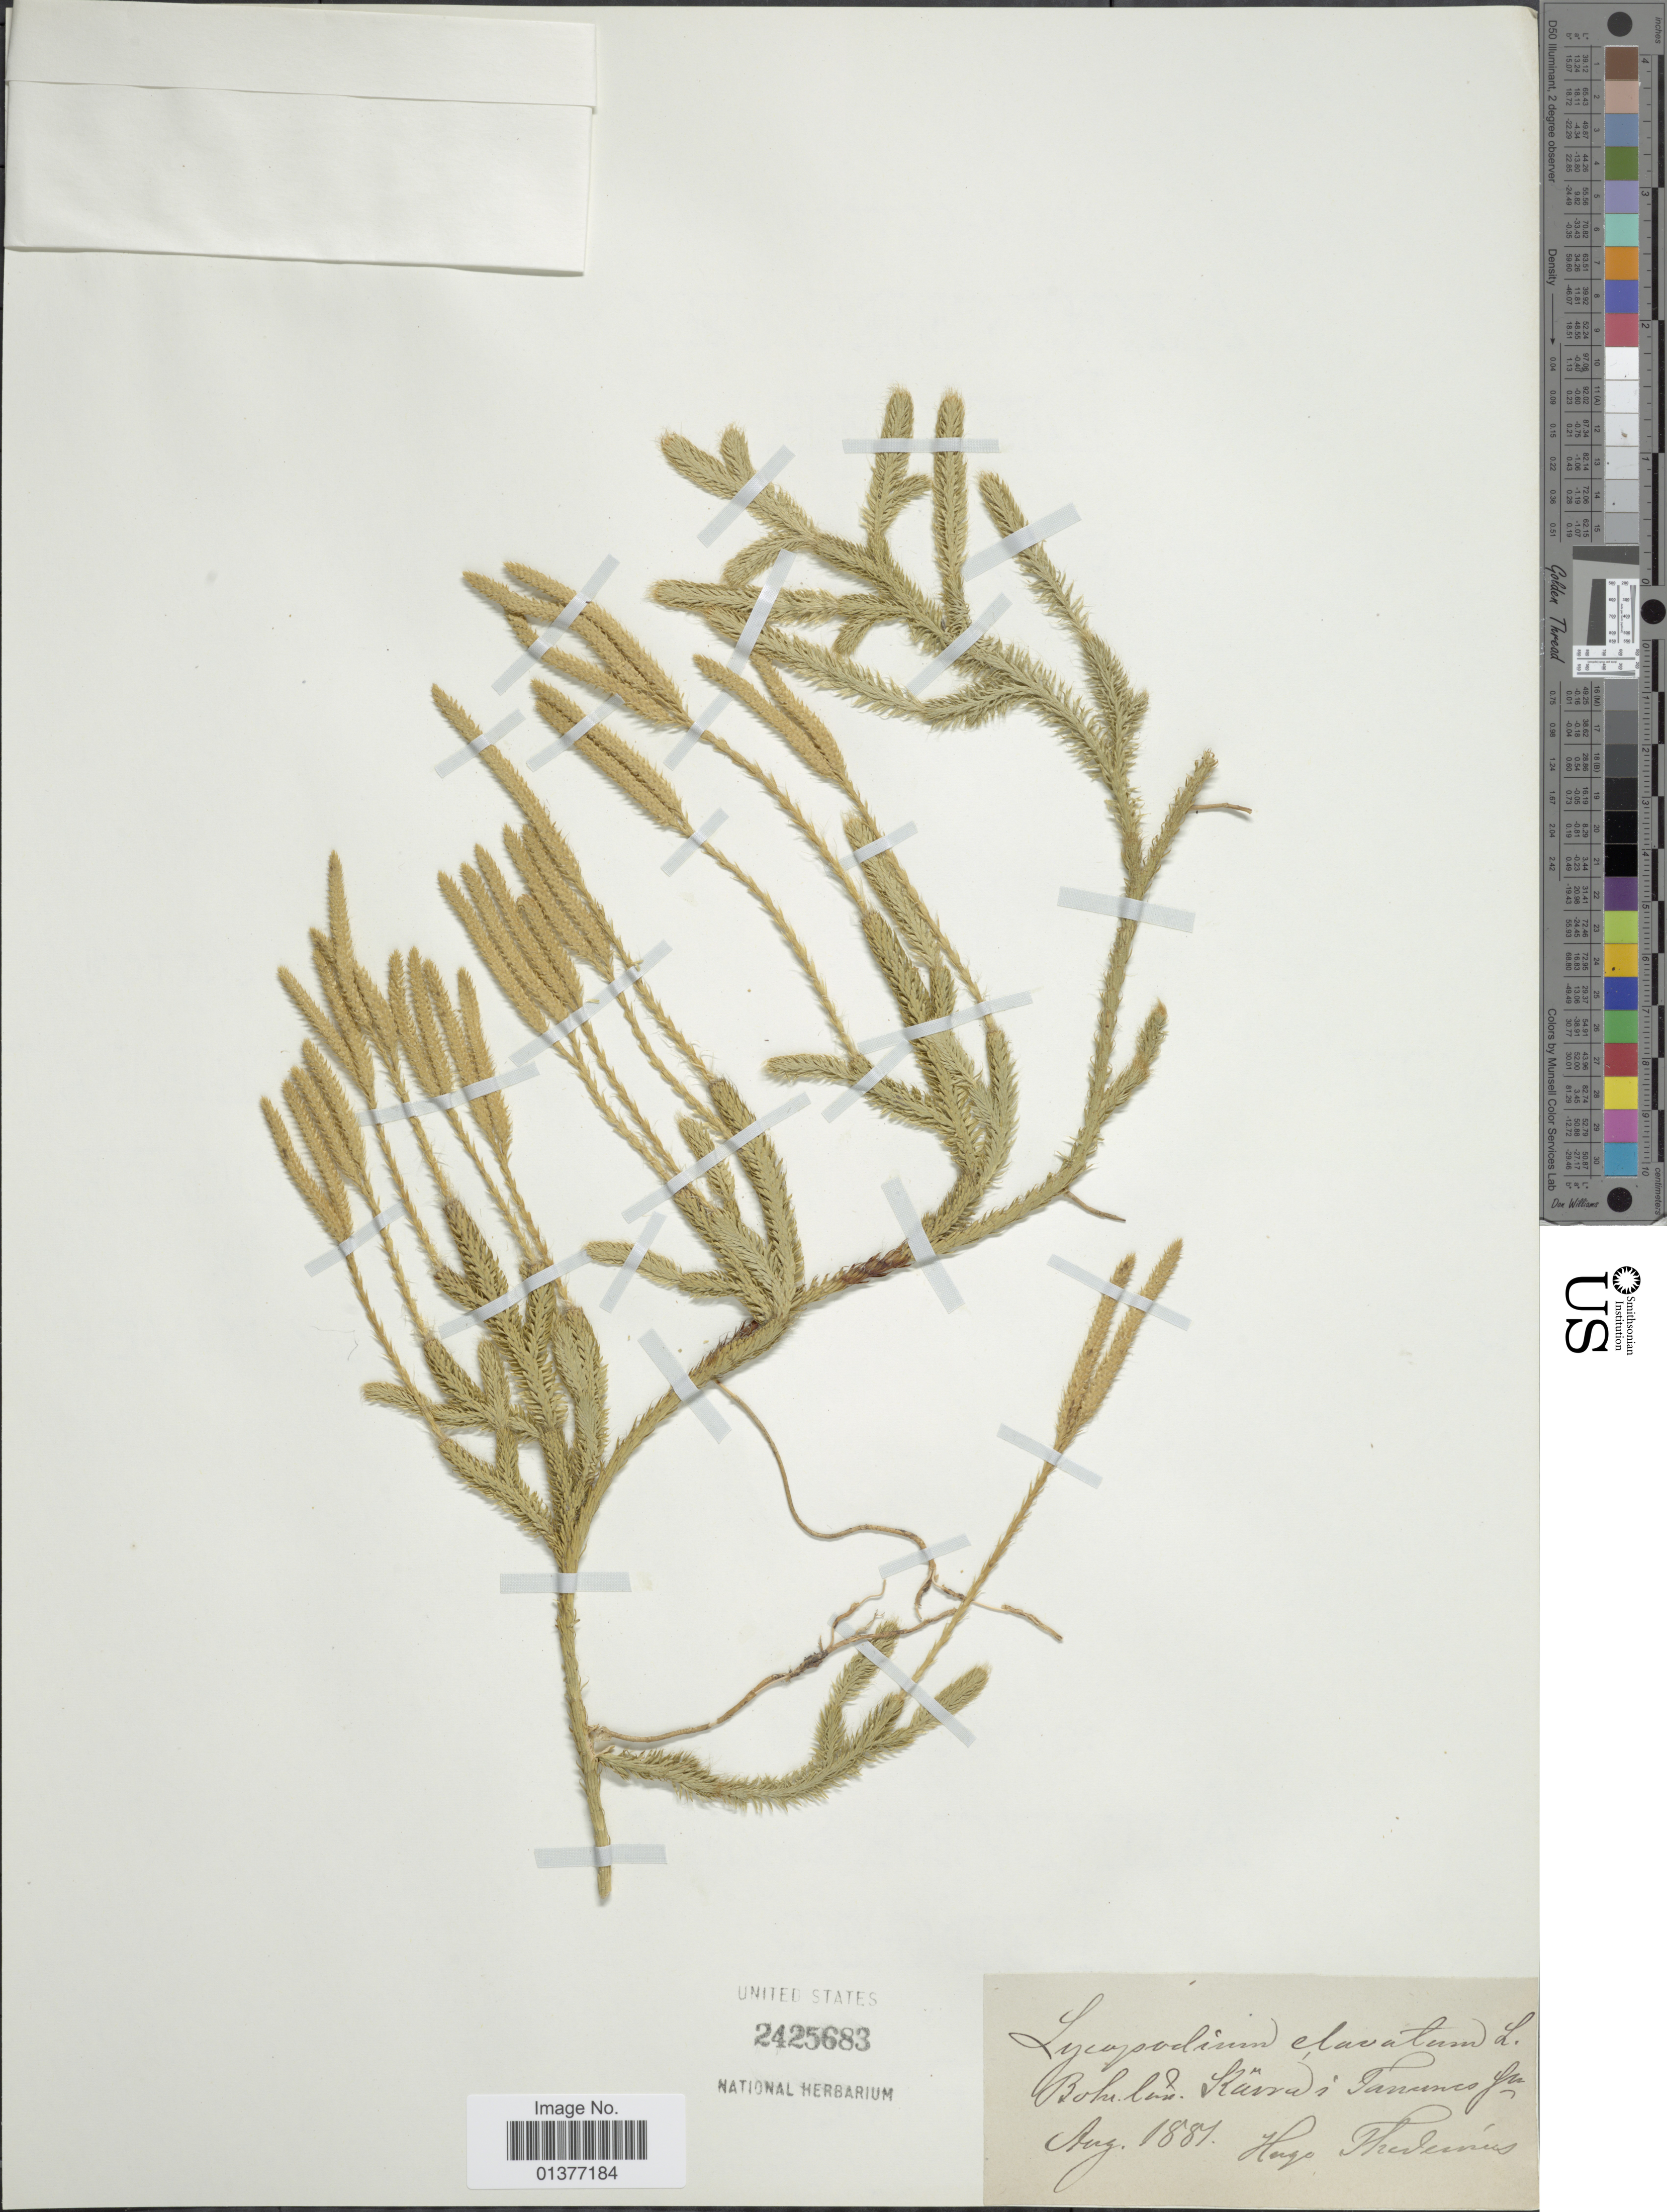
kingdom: Plantae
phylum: Tracheophyta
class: Lycopodiopsida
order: Lycopodiales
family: Lycopodiaceae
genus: Lycopodium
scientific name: Lycopodium clavatum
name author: L.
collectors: C. Thedenius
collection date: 1881-08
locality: Boh [illegible text]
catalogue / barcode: US 2425683